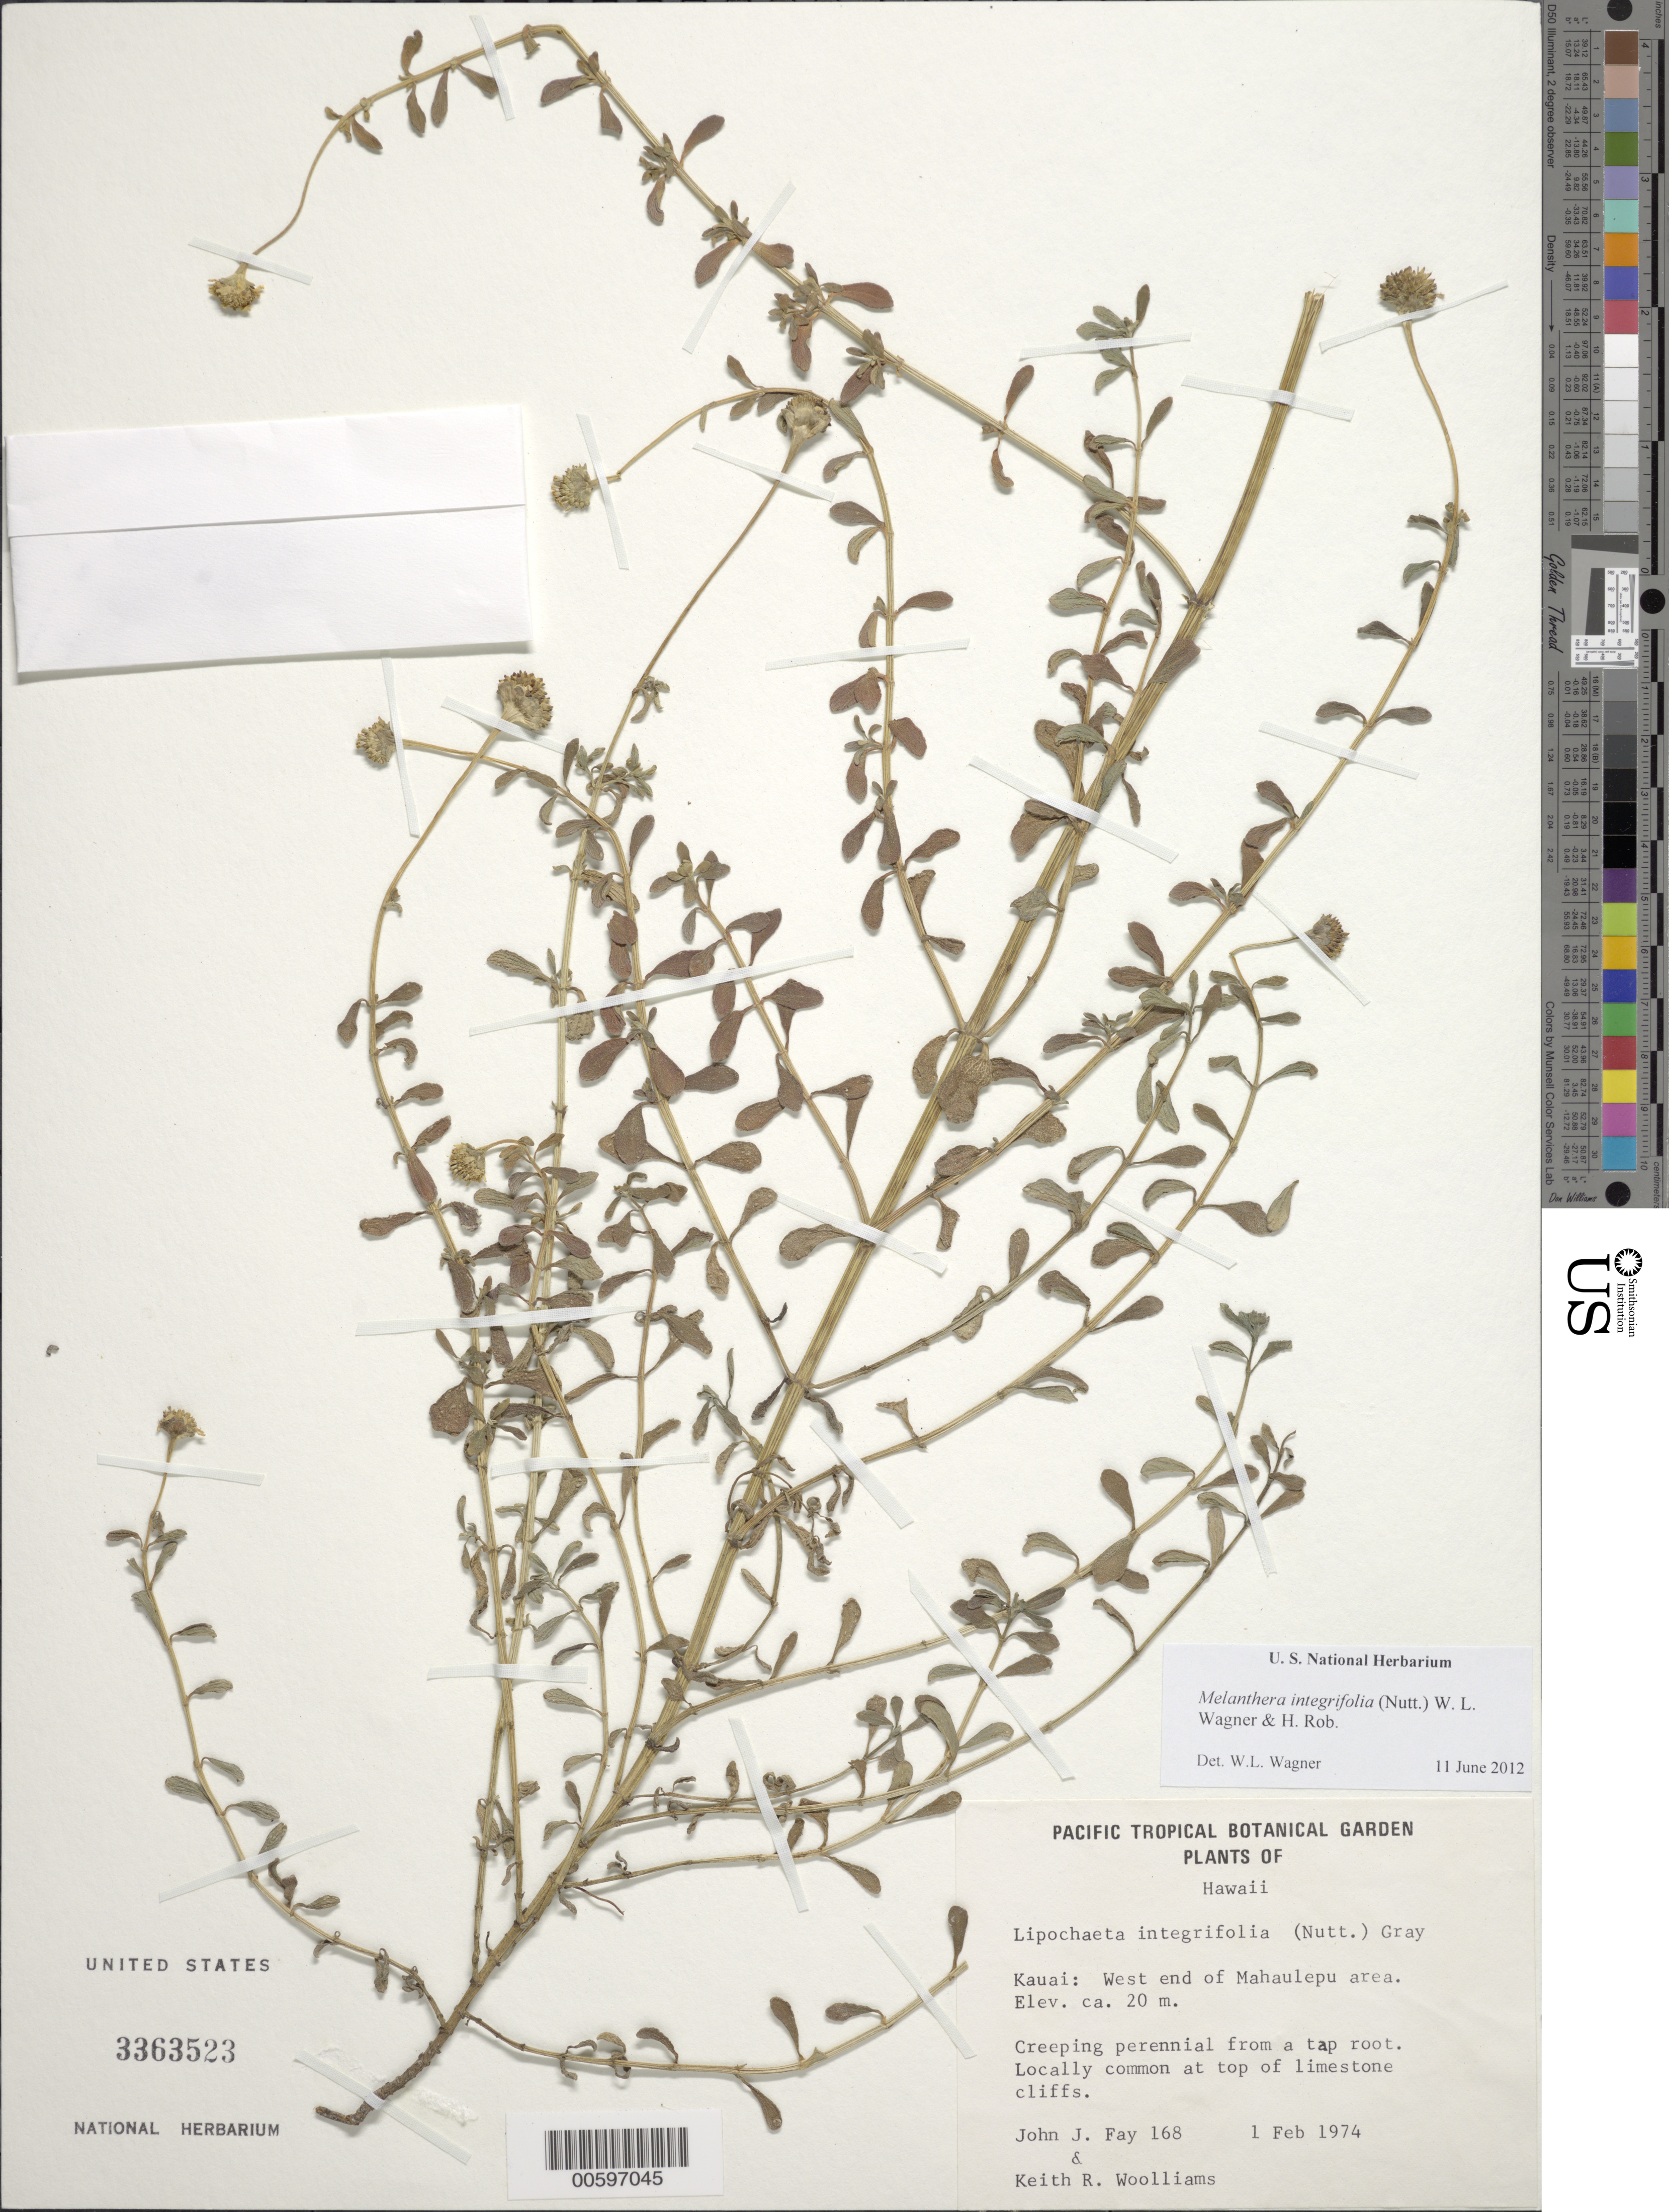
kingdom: Plantae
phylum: Tracheophyta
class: Magnoliopsida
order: Asterales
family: Asteraceae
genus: Wollastonia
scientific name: Wollastonia integrifolia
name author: (Nutt.) Orchard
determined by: Wagner, W. L., (BOT), Smithsonian Institution - National Museum of Natural History (UNITED STATES)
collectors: J. J. Fay & K. Woolliams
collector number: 168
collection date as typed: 1 Feb 1974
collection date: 1974-02-01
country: United States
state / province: Hawaii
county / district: Kauai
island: Kaua'i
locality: W end of Mahaulepu area.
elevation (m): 20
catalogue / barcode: US 3363523